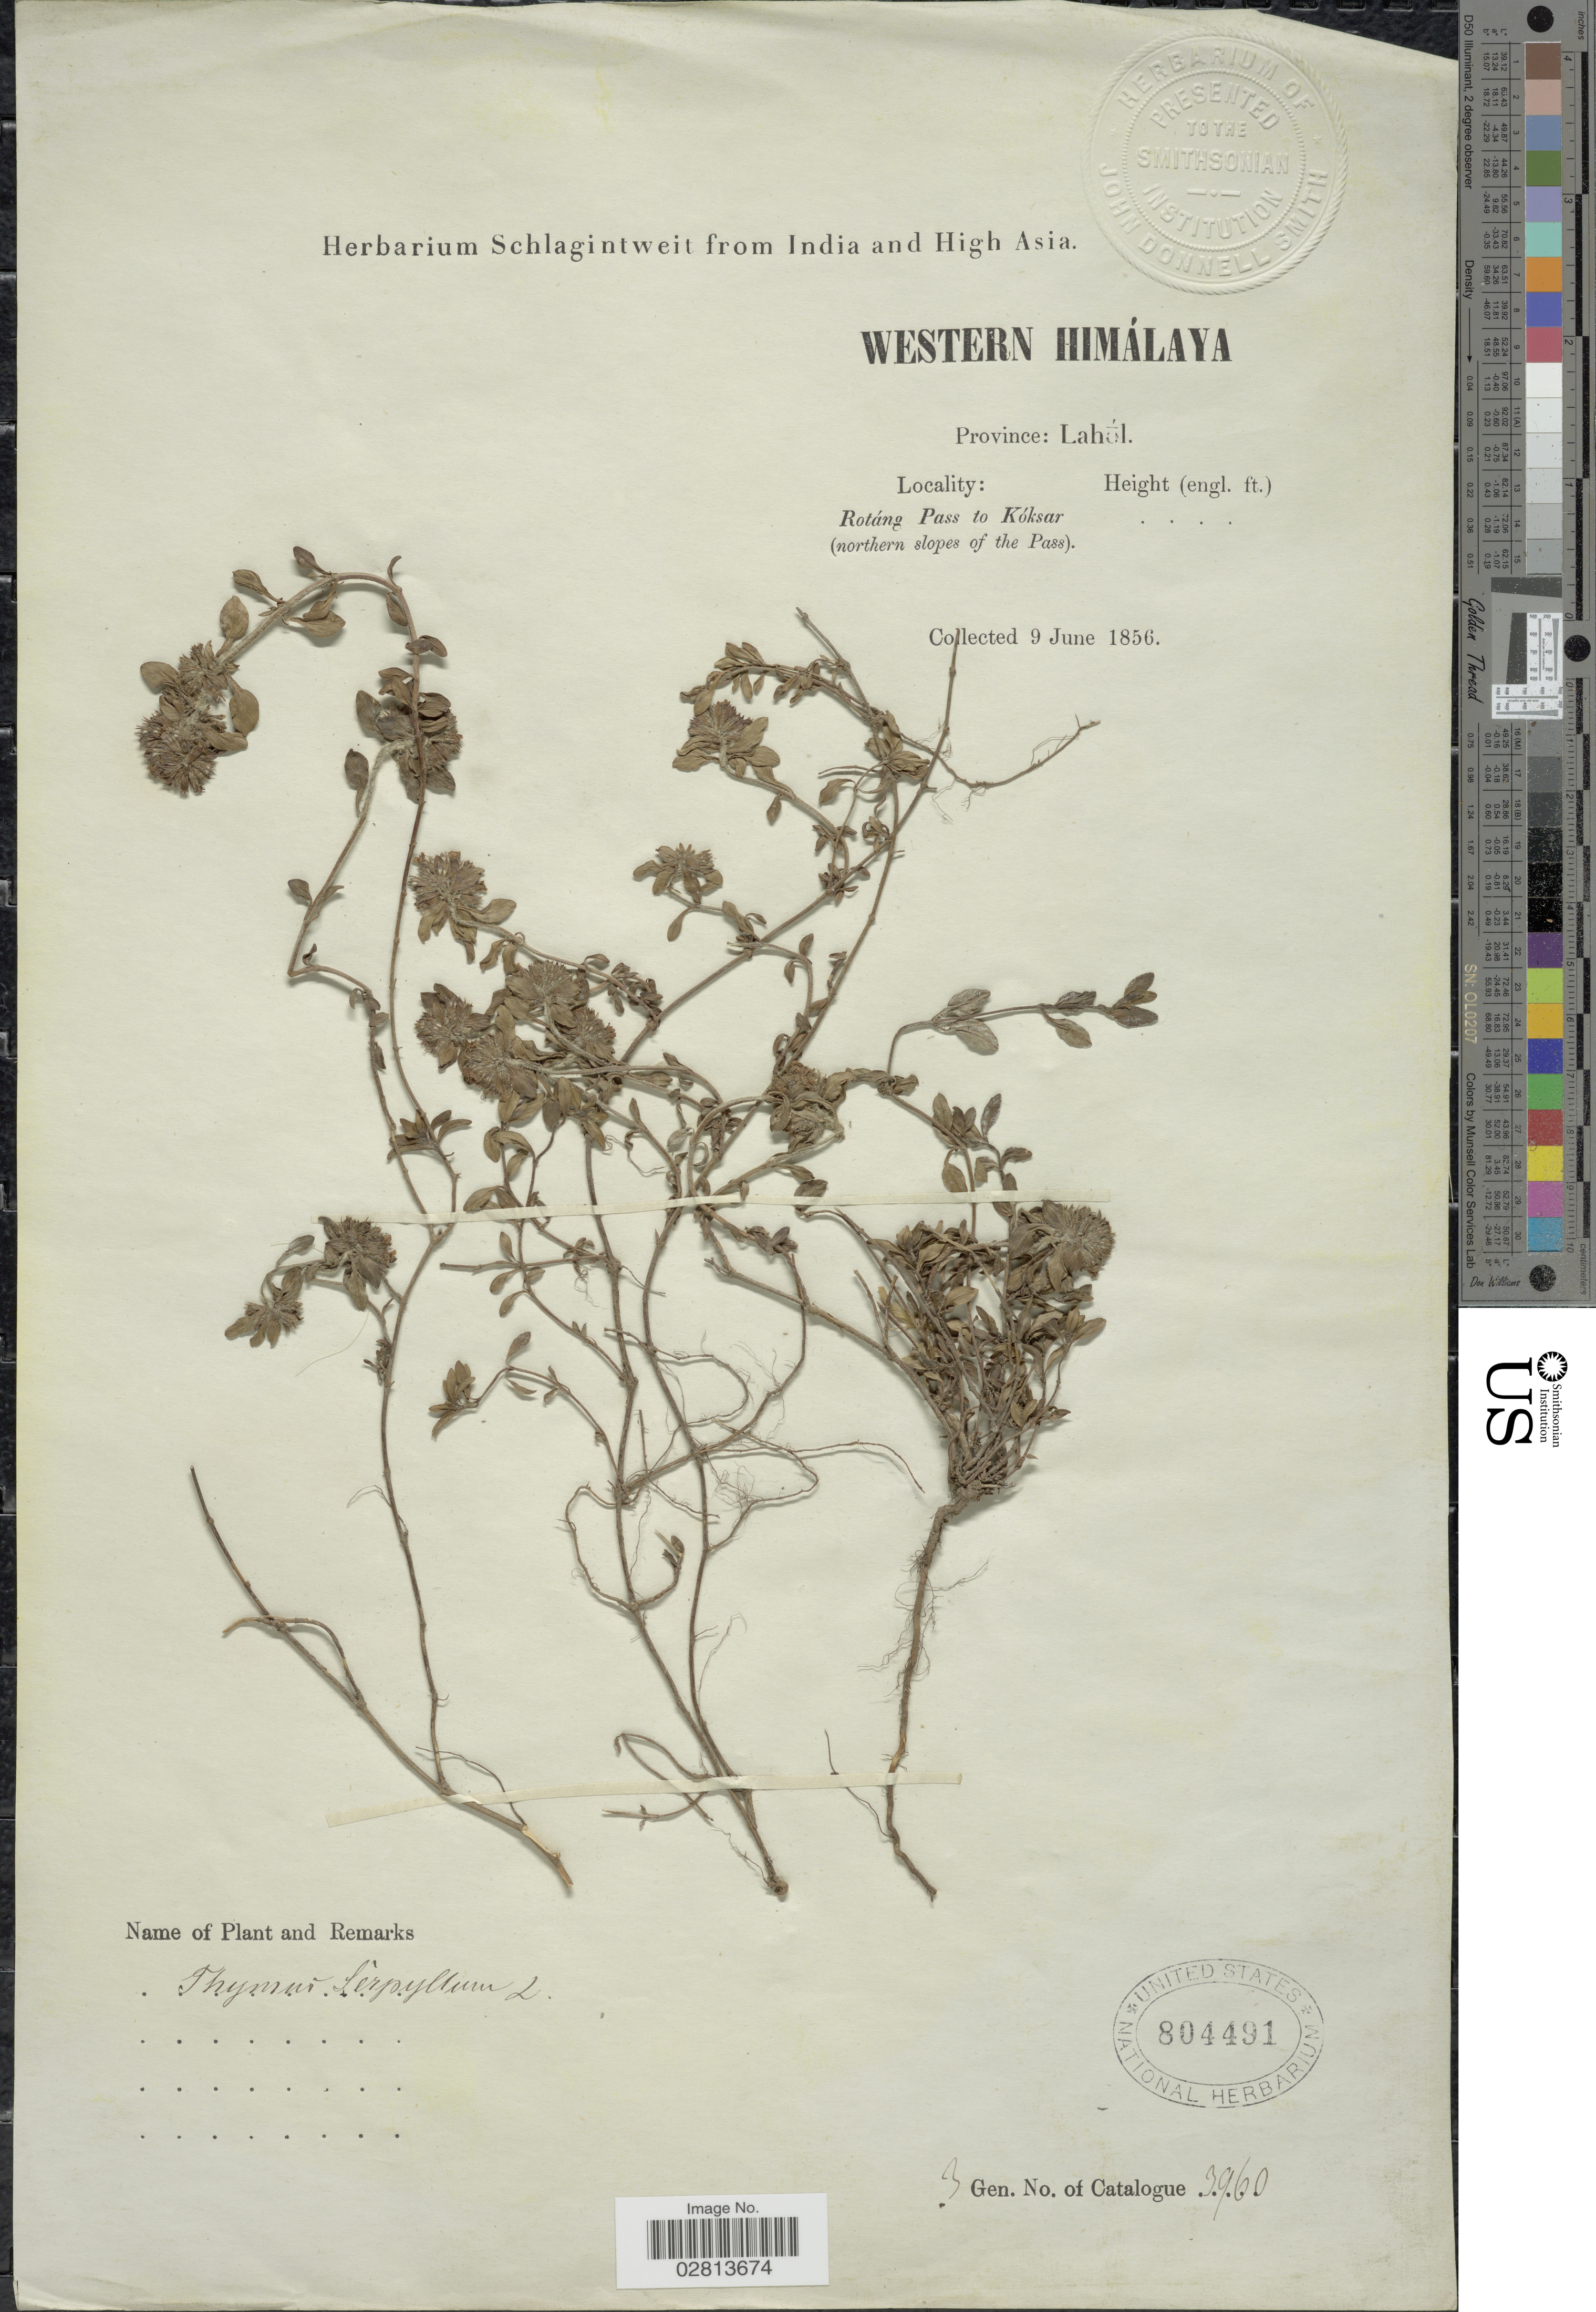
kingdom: Plantae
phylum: Tracheophyta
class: Magnoliopsida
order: Lamiales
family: Lamiaceae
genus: Thymus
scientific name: Thymus serpyllum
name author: L.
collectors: ex herb. Schlagintweit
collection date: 1856-06-09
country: India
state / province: Himachal Pradesh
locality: Western Himalaya. Province: Lahól. Rotáng Pass to Kóksar (northern slopes of the Pass).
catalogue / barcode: US 804491